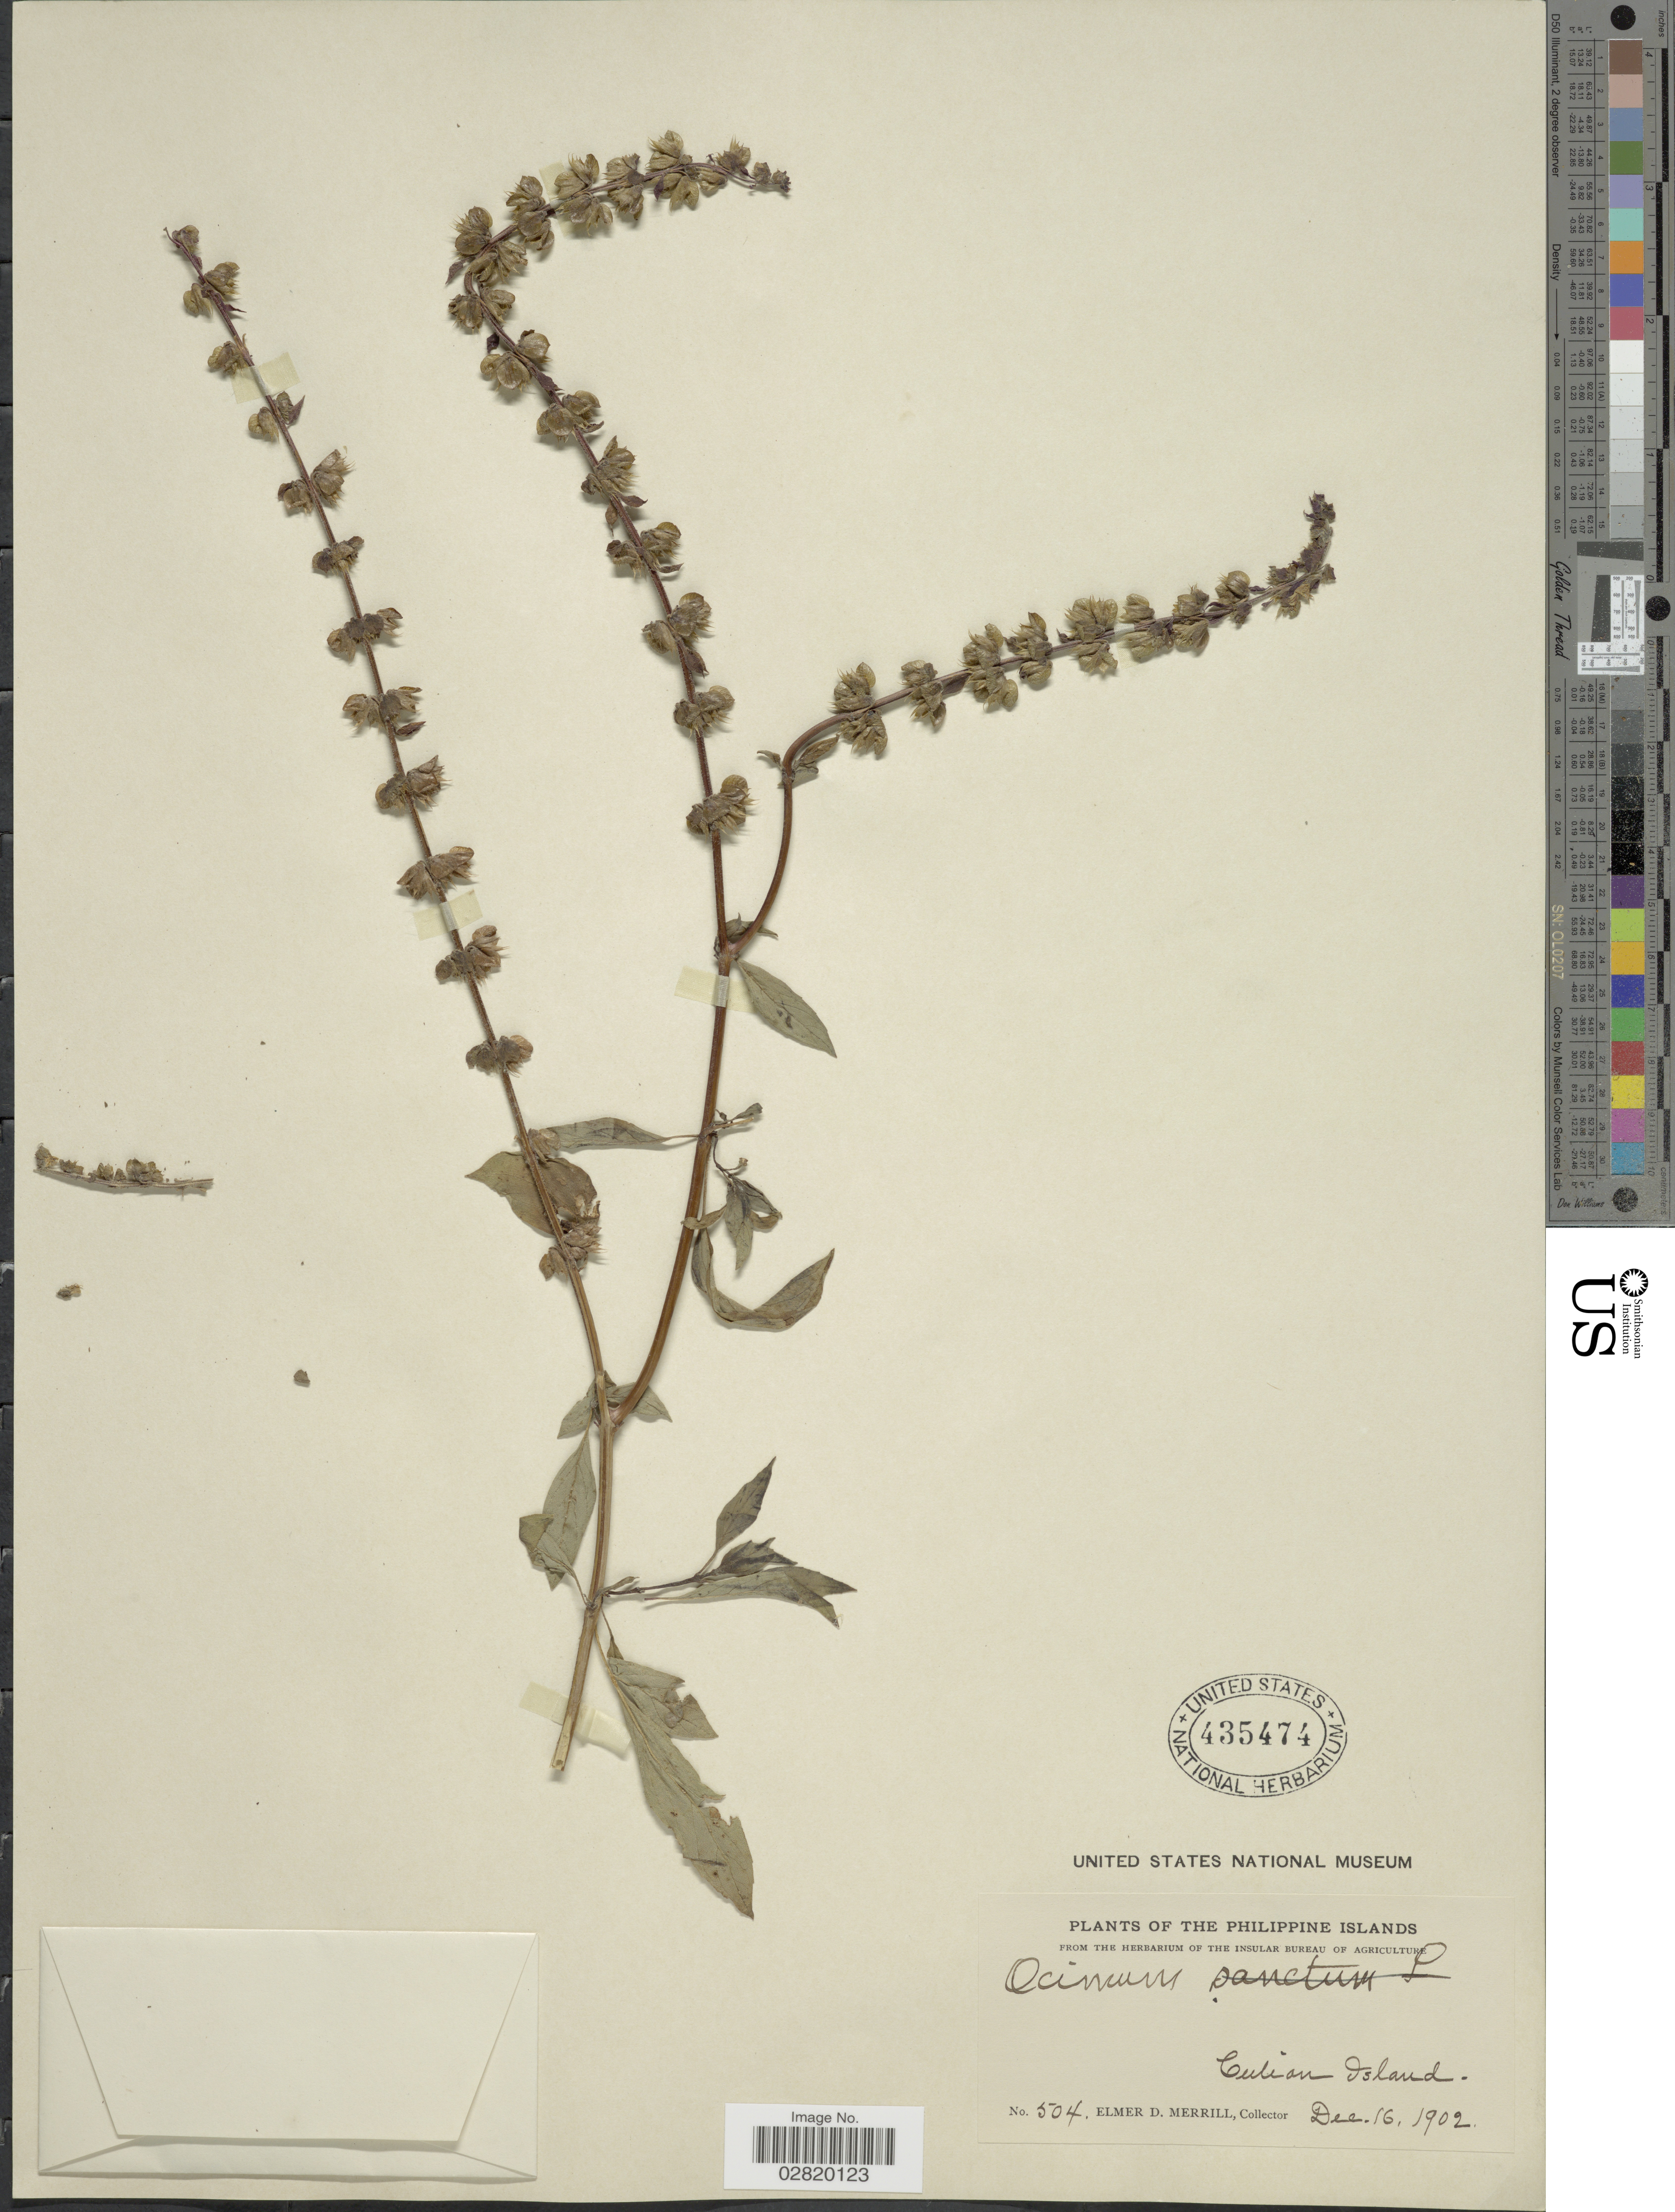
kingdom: Plantae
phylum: Tracheophyta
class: Magnoliopsida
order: Lamiales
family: Lamiaceae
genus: Ocimum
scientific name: Ocimum basilicum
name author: L.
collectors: E. D. Merrill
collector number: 504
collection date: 1902-12-16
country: Philippines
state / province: Mimaropa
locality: Philippine Islands, Culion Island.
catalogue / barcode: US 435474